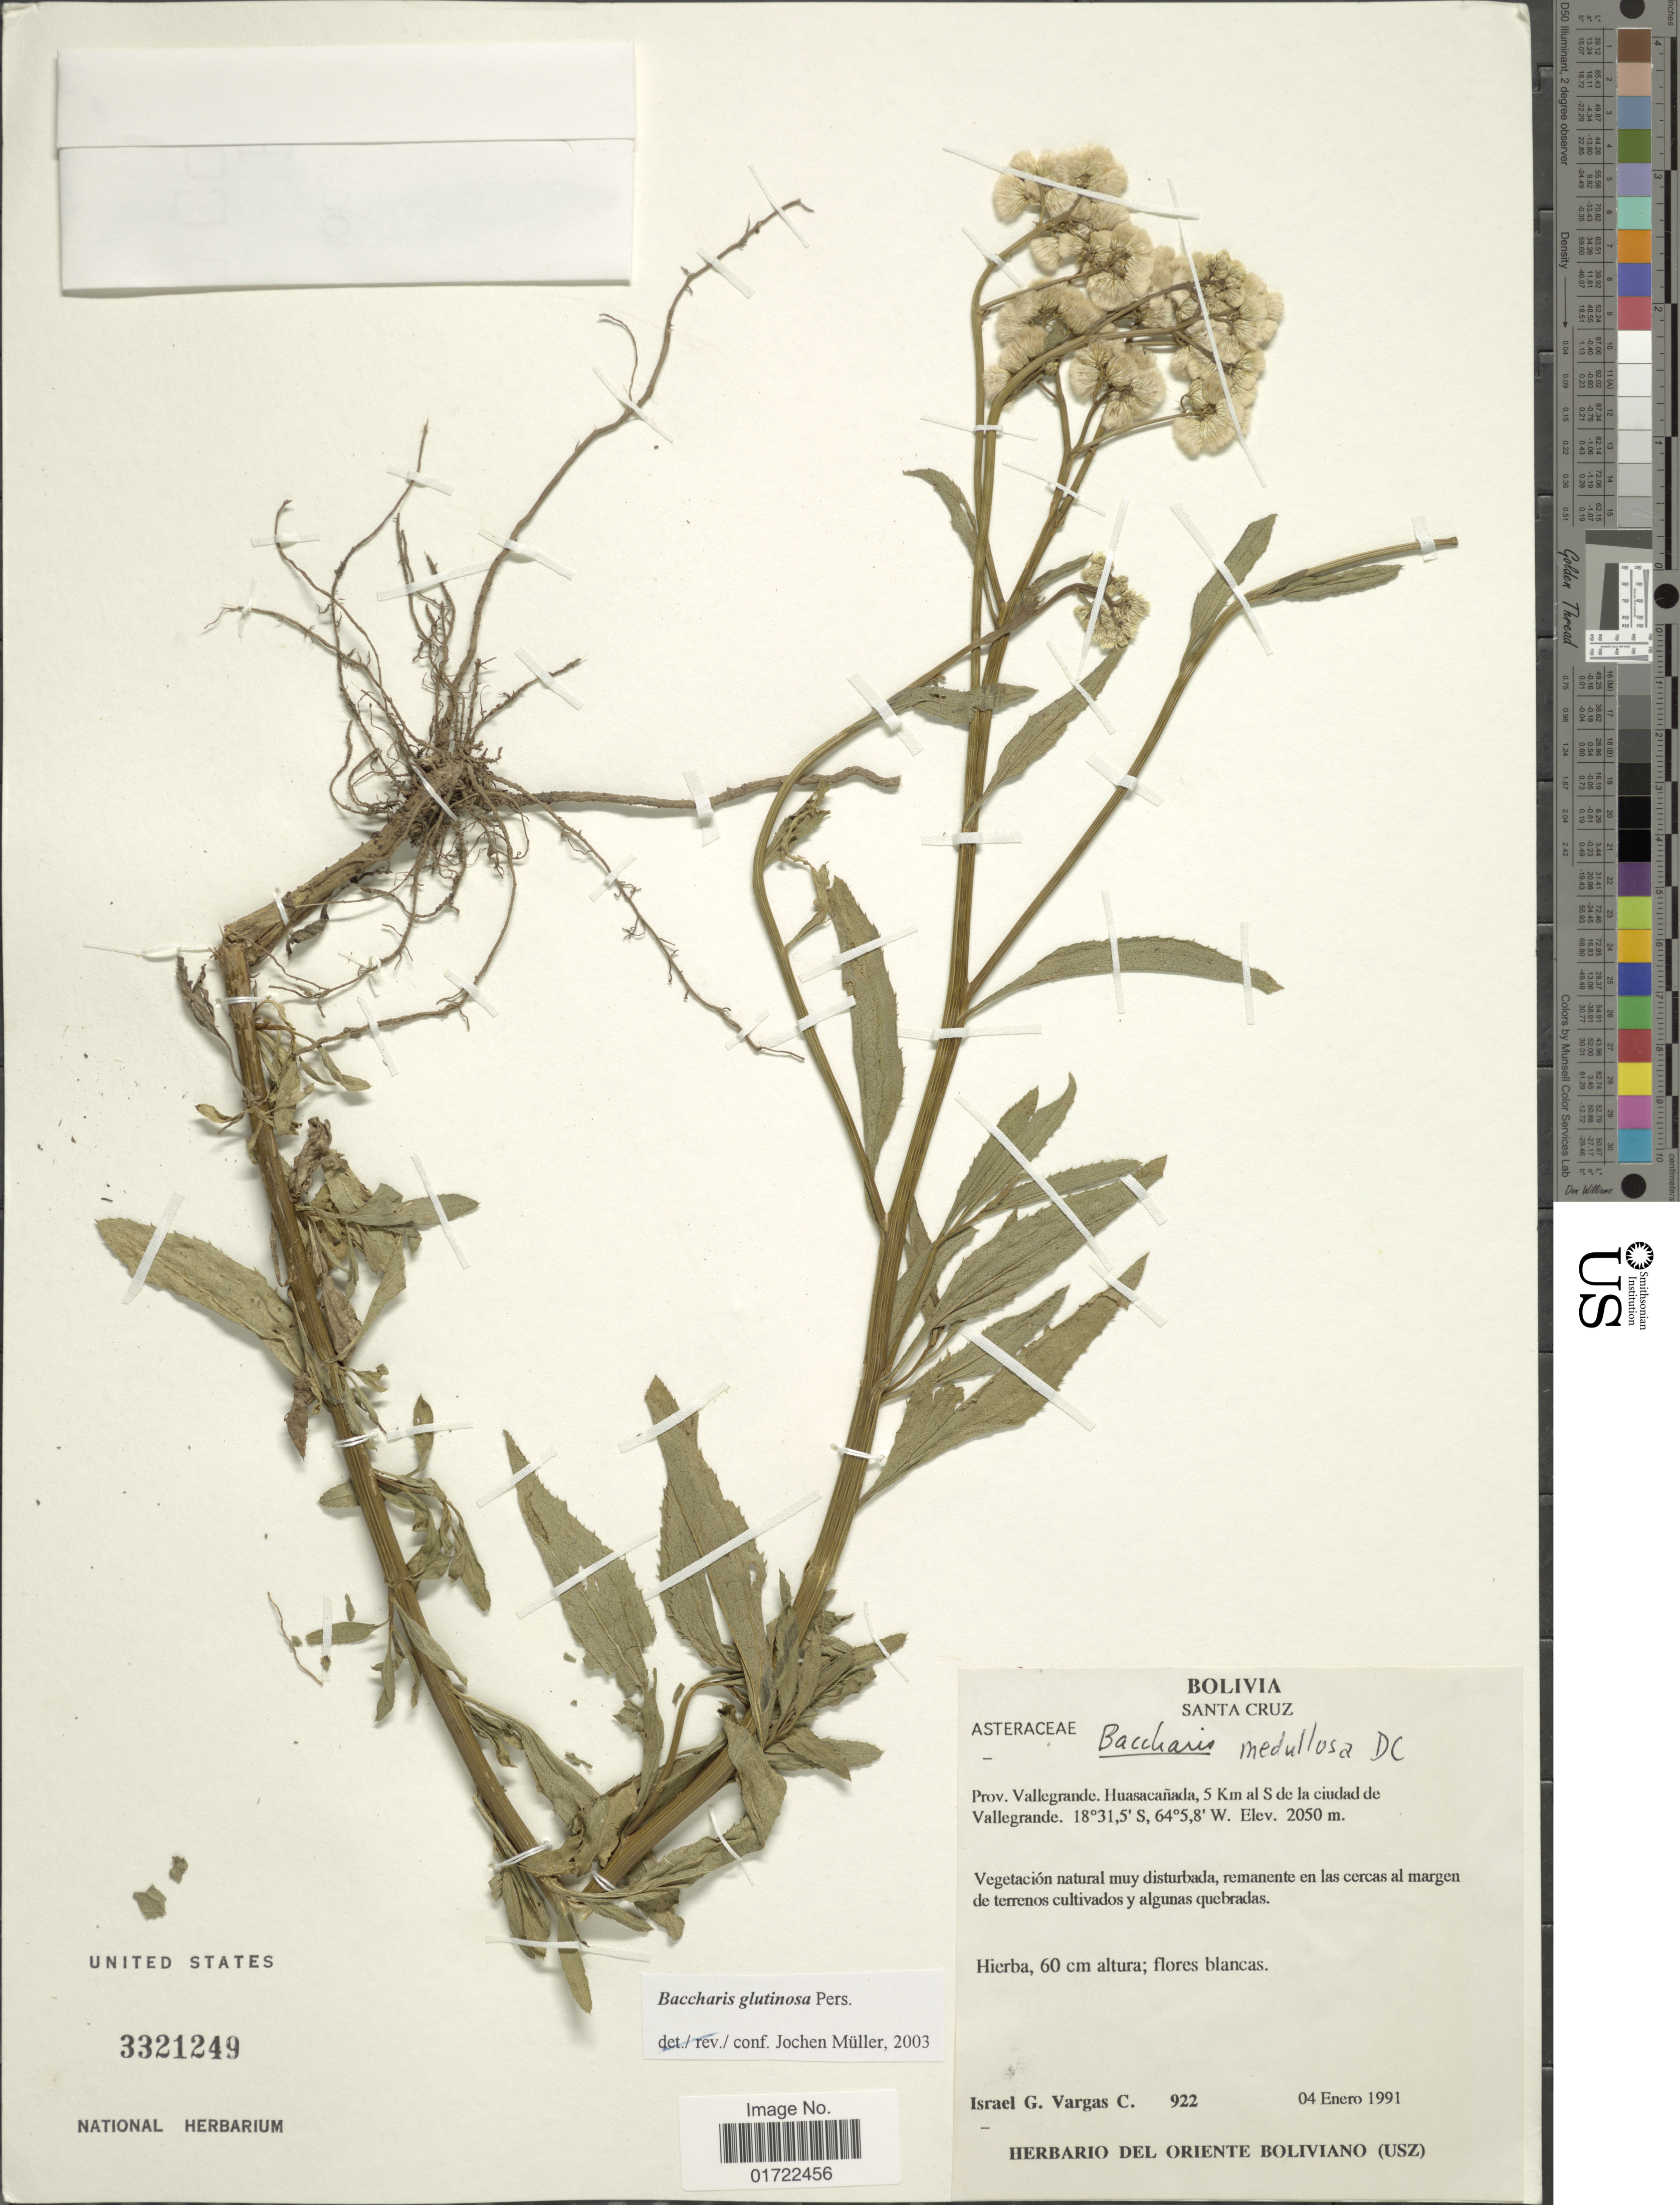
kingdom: Plantae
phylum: Tracheophyta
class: Magnoliopsida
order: Asterales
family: Asteraceae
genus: Baccharis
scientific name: Baccharis glutinosa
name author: Pers.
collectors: I. G. Vargas C.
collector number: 922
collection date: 1991-01-04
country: Bolivia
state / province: Santa Cruz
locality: Prov. Vallegrande. Huasacanada, 5 km al S de la ciudad de Vallegrande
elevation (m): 2050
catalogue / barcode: US 3321249